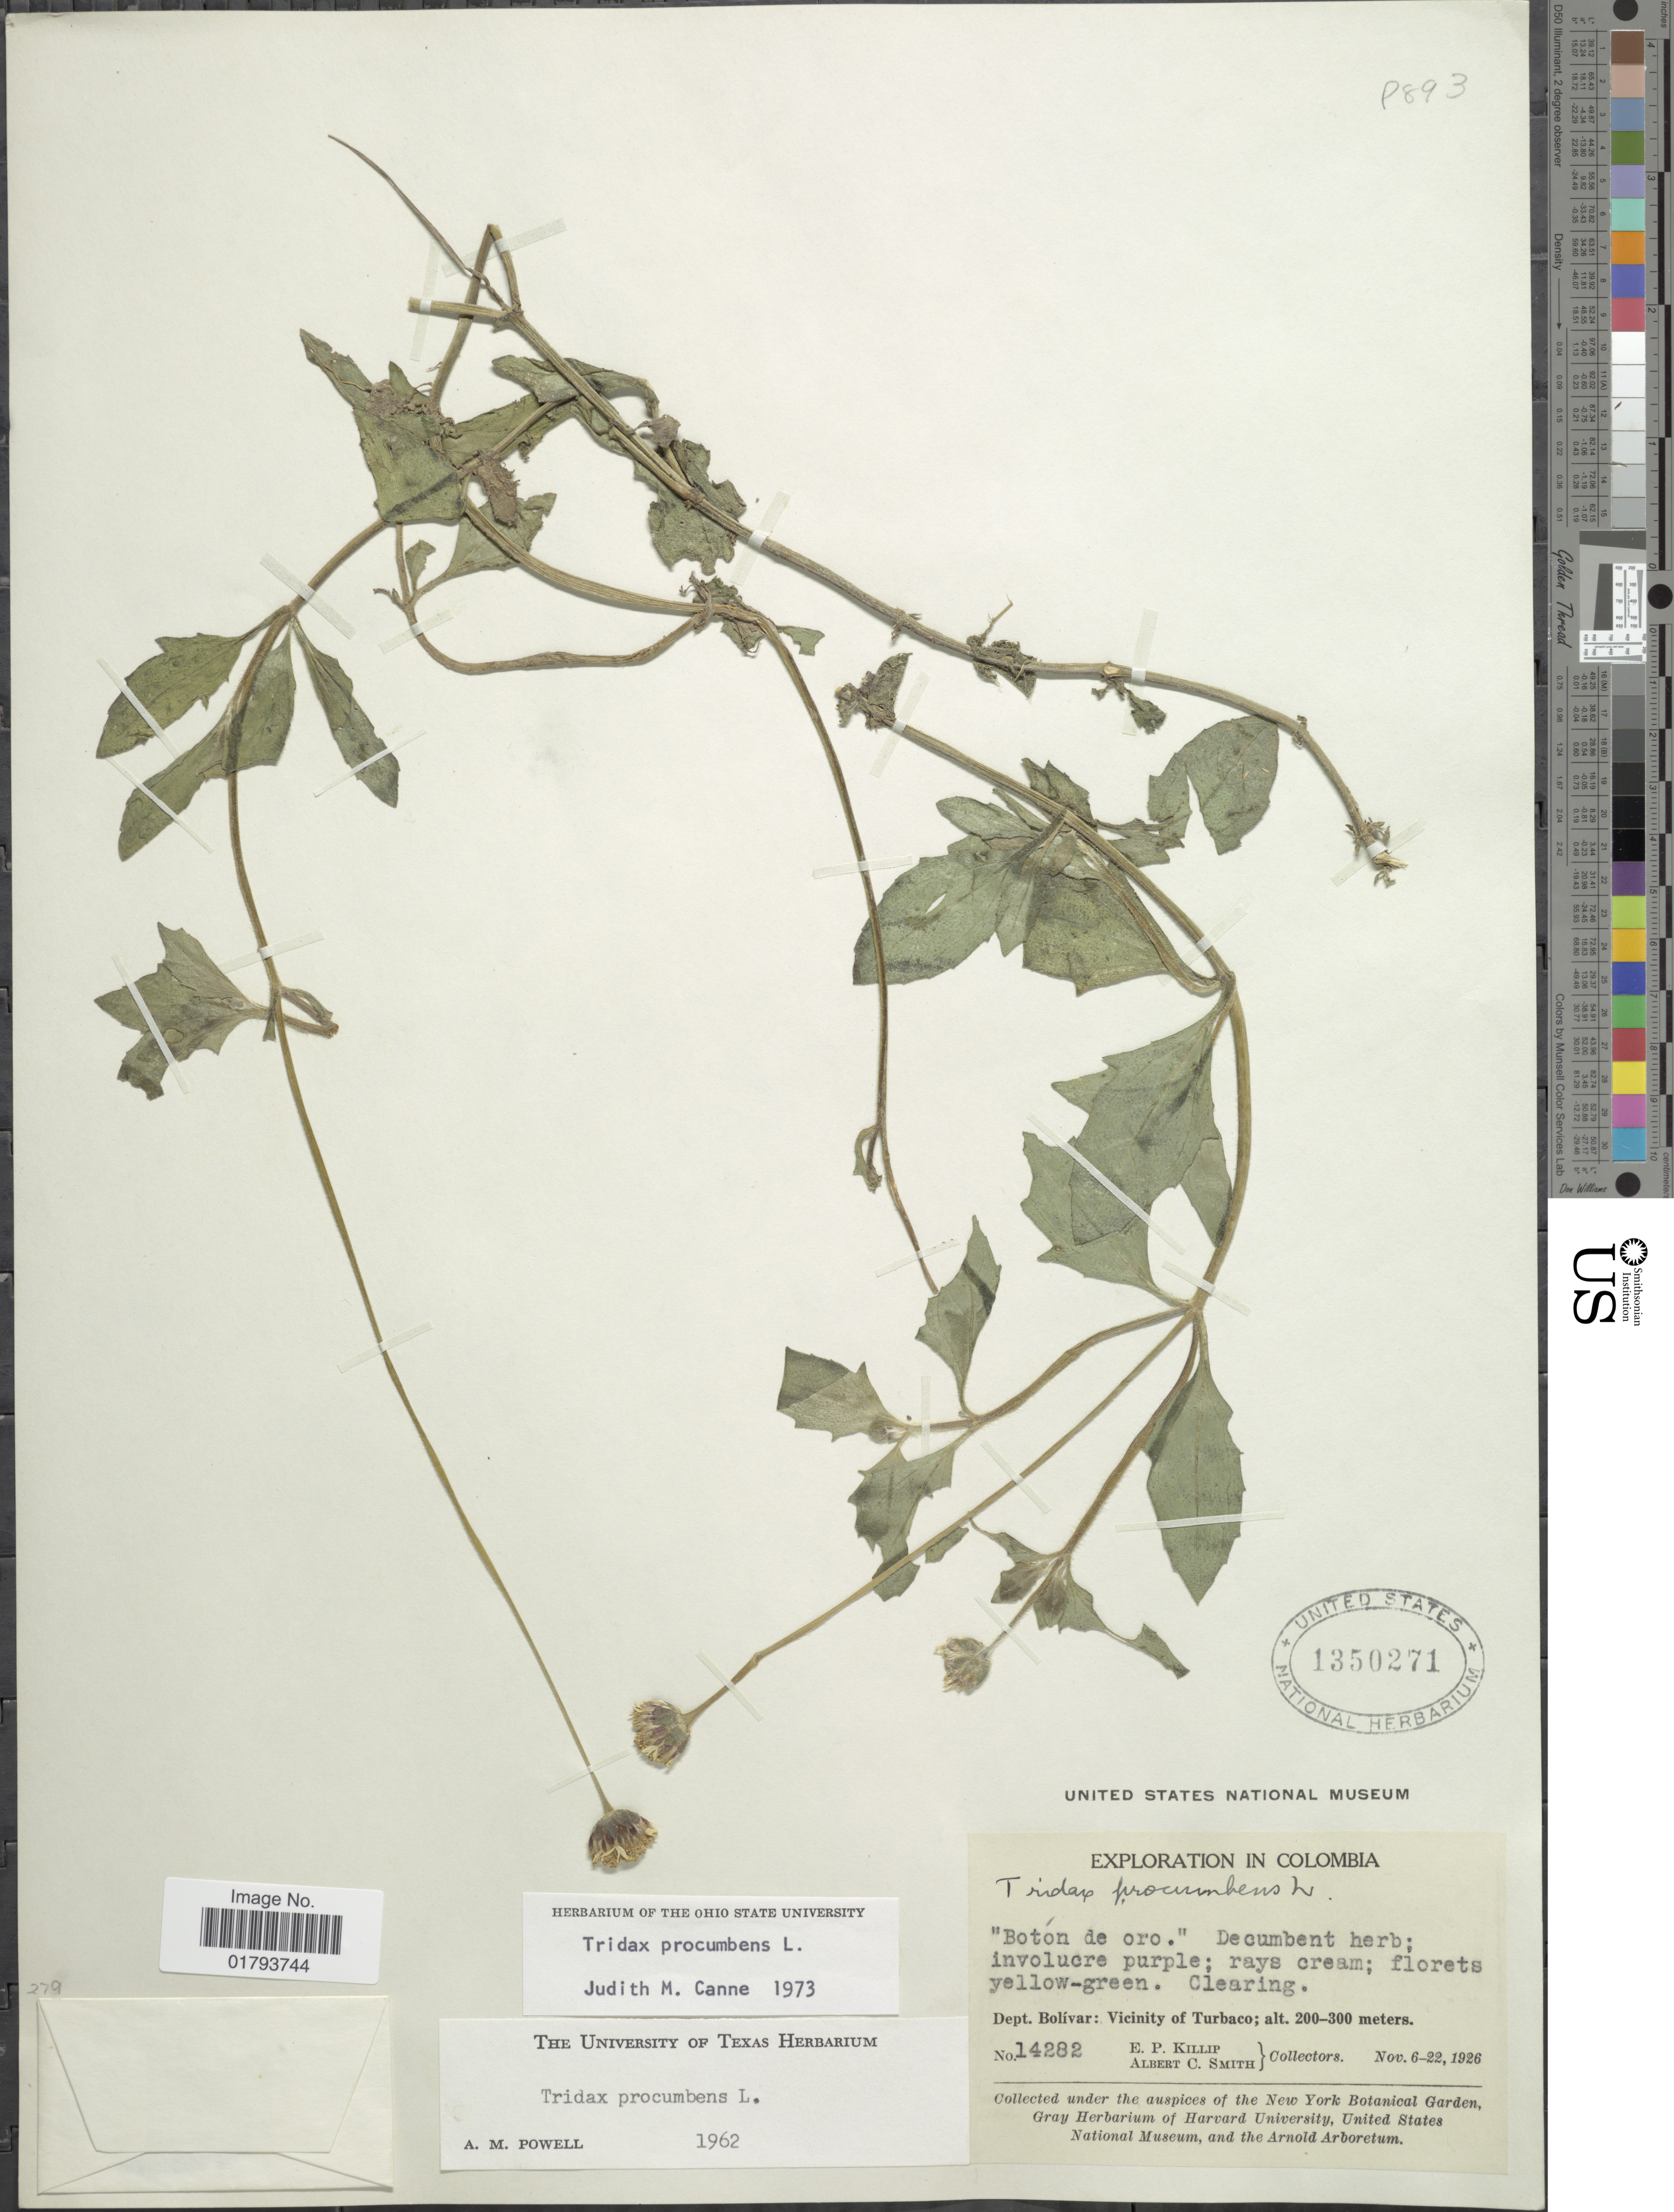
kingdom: Plantae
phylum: Tracheophyta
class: Magnoliopsida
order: Asterales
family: Asteraceae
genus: Tridax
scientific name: Tridax procumbens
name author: L.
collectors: E. P. Killip & A. C. Smith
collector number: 14282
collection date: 1926-11-06/1926-11-22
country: Colombia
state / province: Bolívar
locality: Vicinity of Turbaco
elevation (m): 200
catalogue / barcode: US 1350271